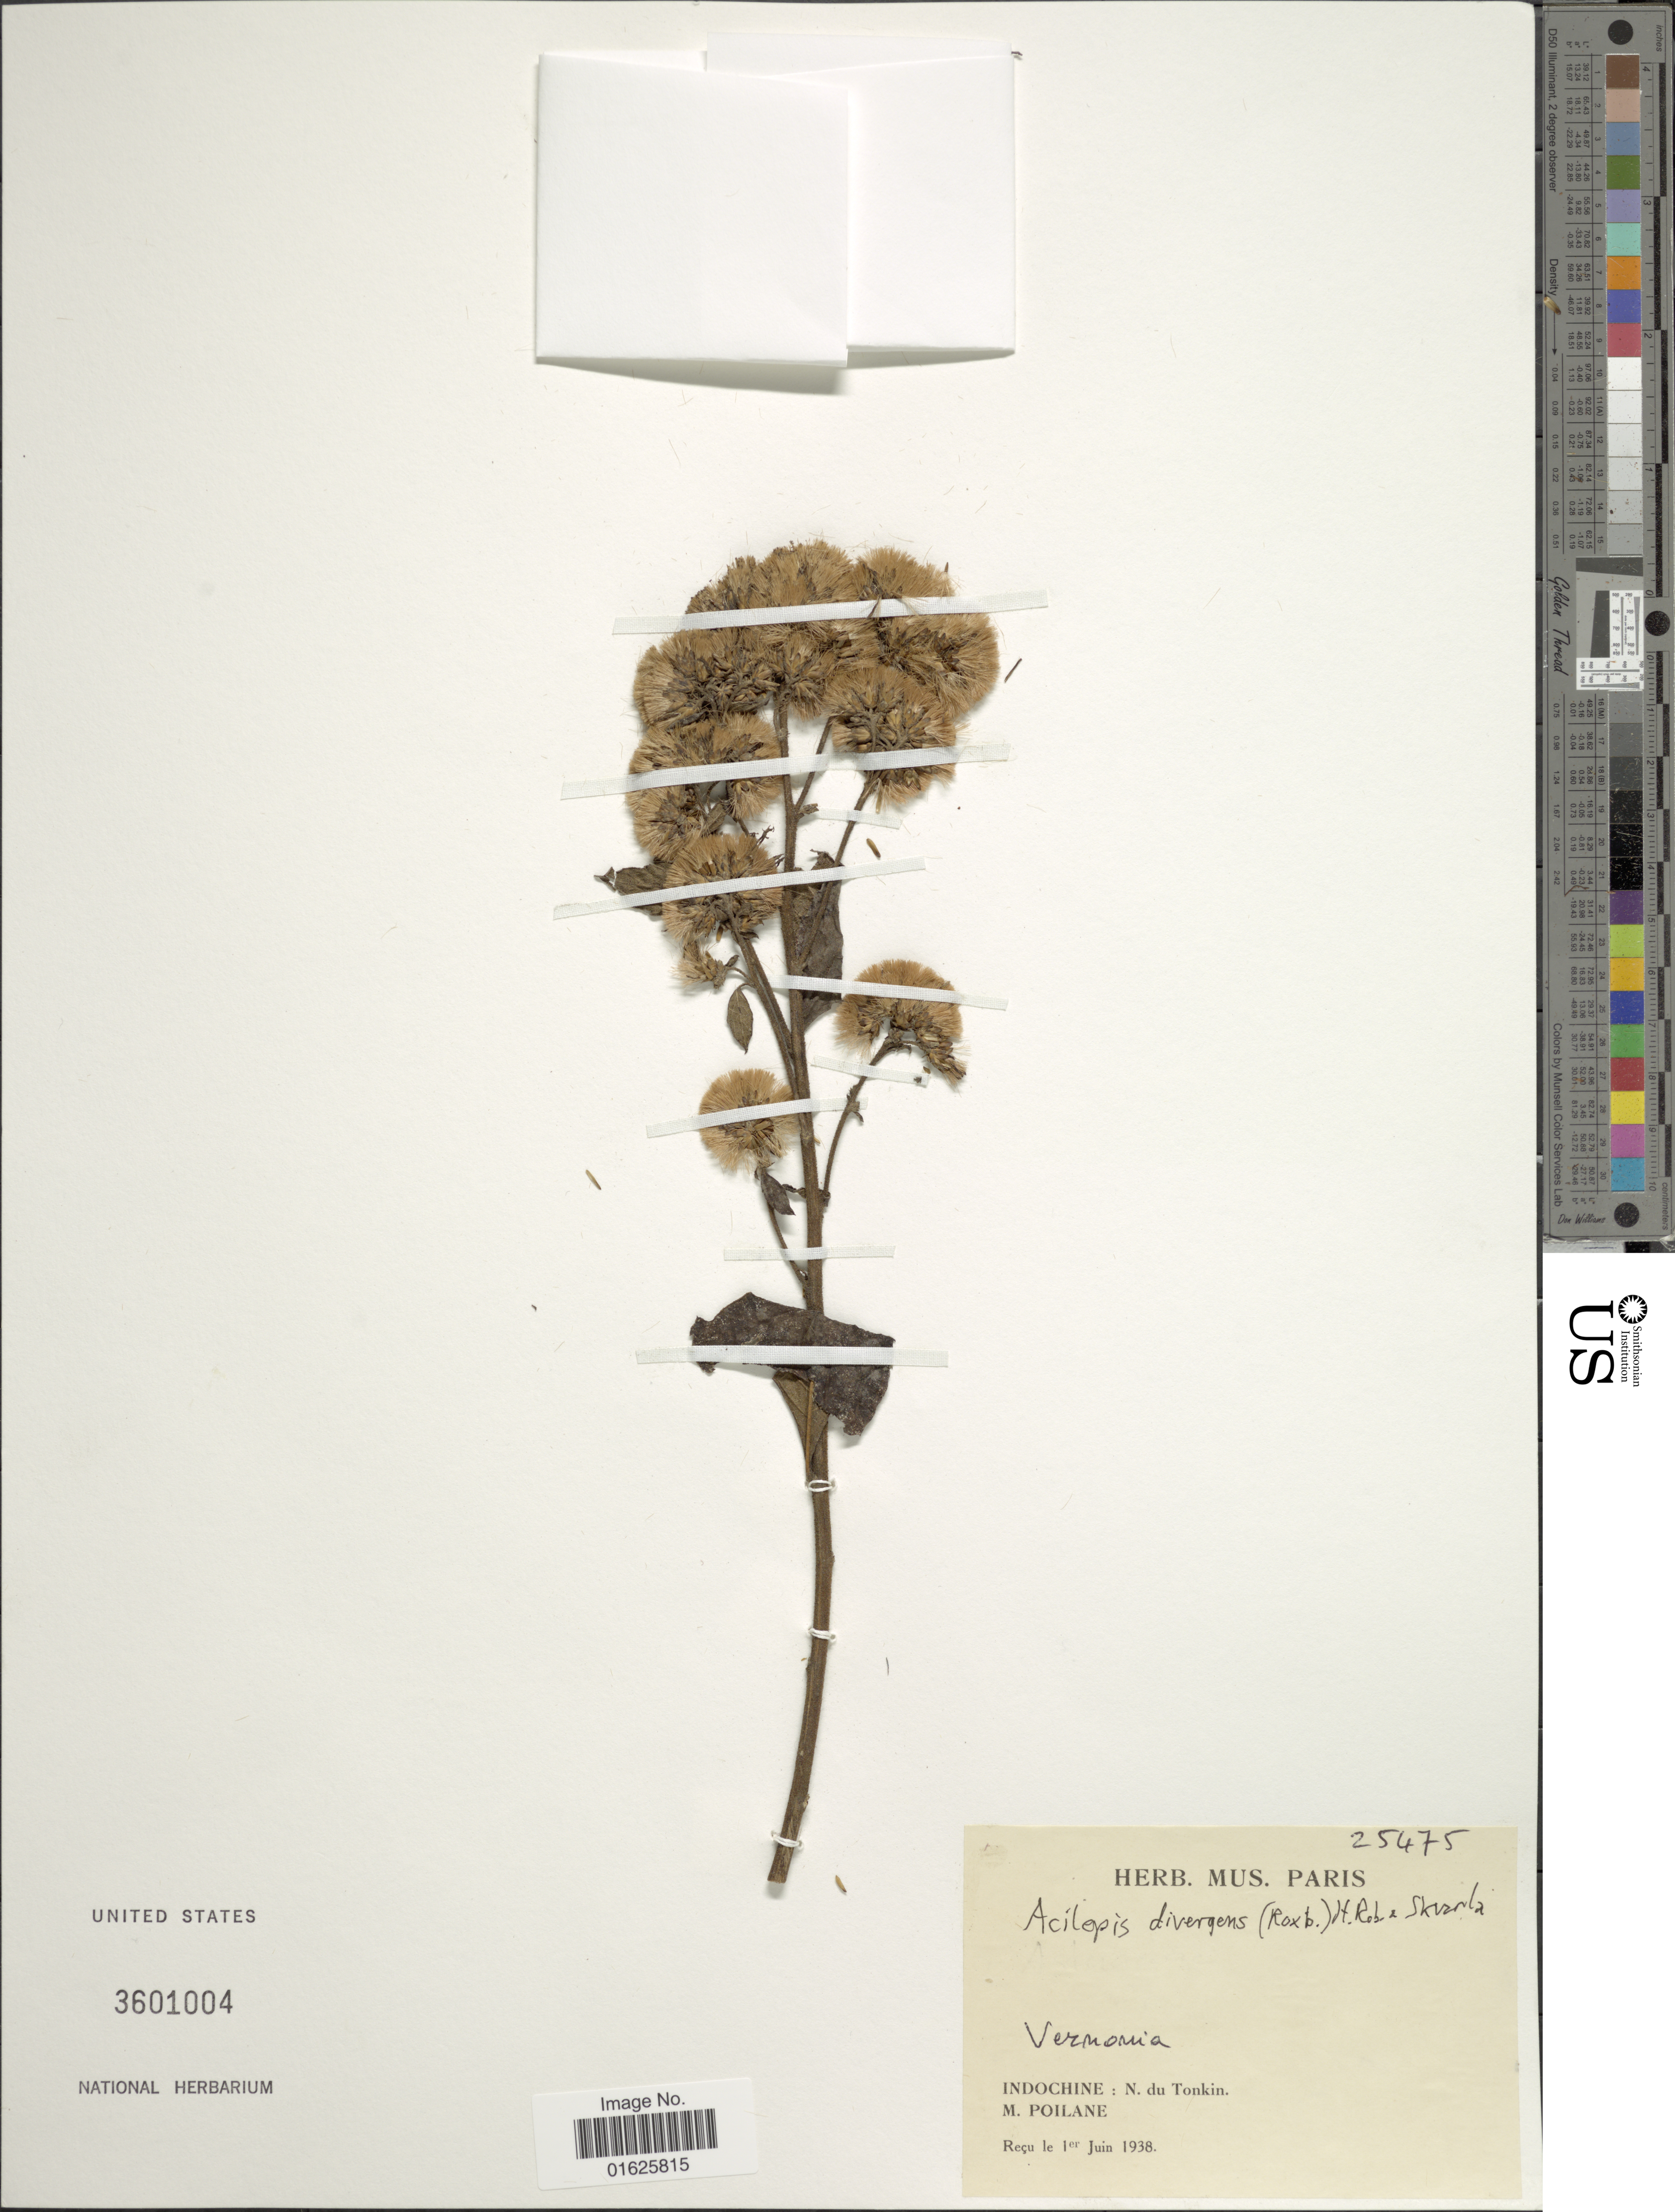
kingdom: Plantae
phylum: Tracheophyta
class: Magnoliopsida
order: Asterales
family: Asteraceae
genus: Acilepis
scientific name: Acilepis divergens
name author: (Roxb.) H. Rob. & Skvarla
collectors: M. Poilane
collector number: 25475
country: Vietnam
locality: Indochine: N. du Tonkin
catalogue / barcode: US 3601004